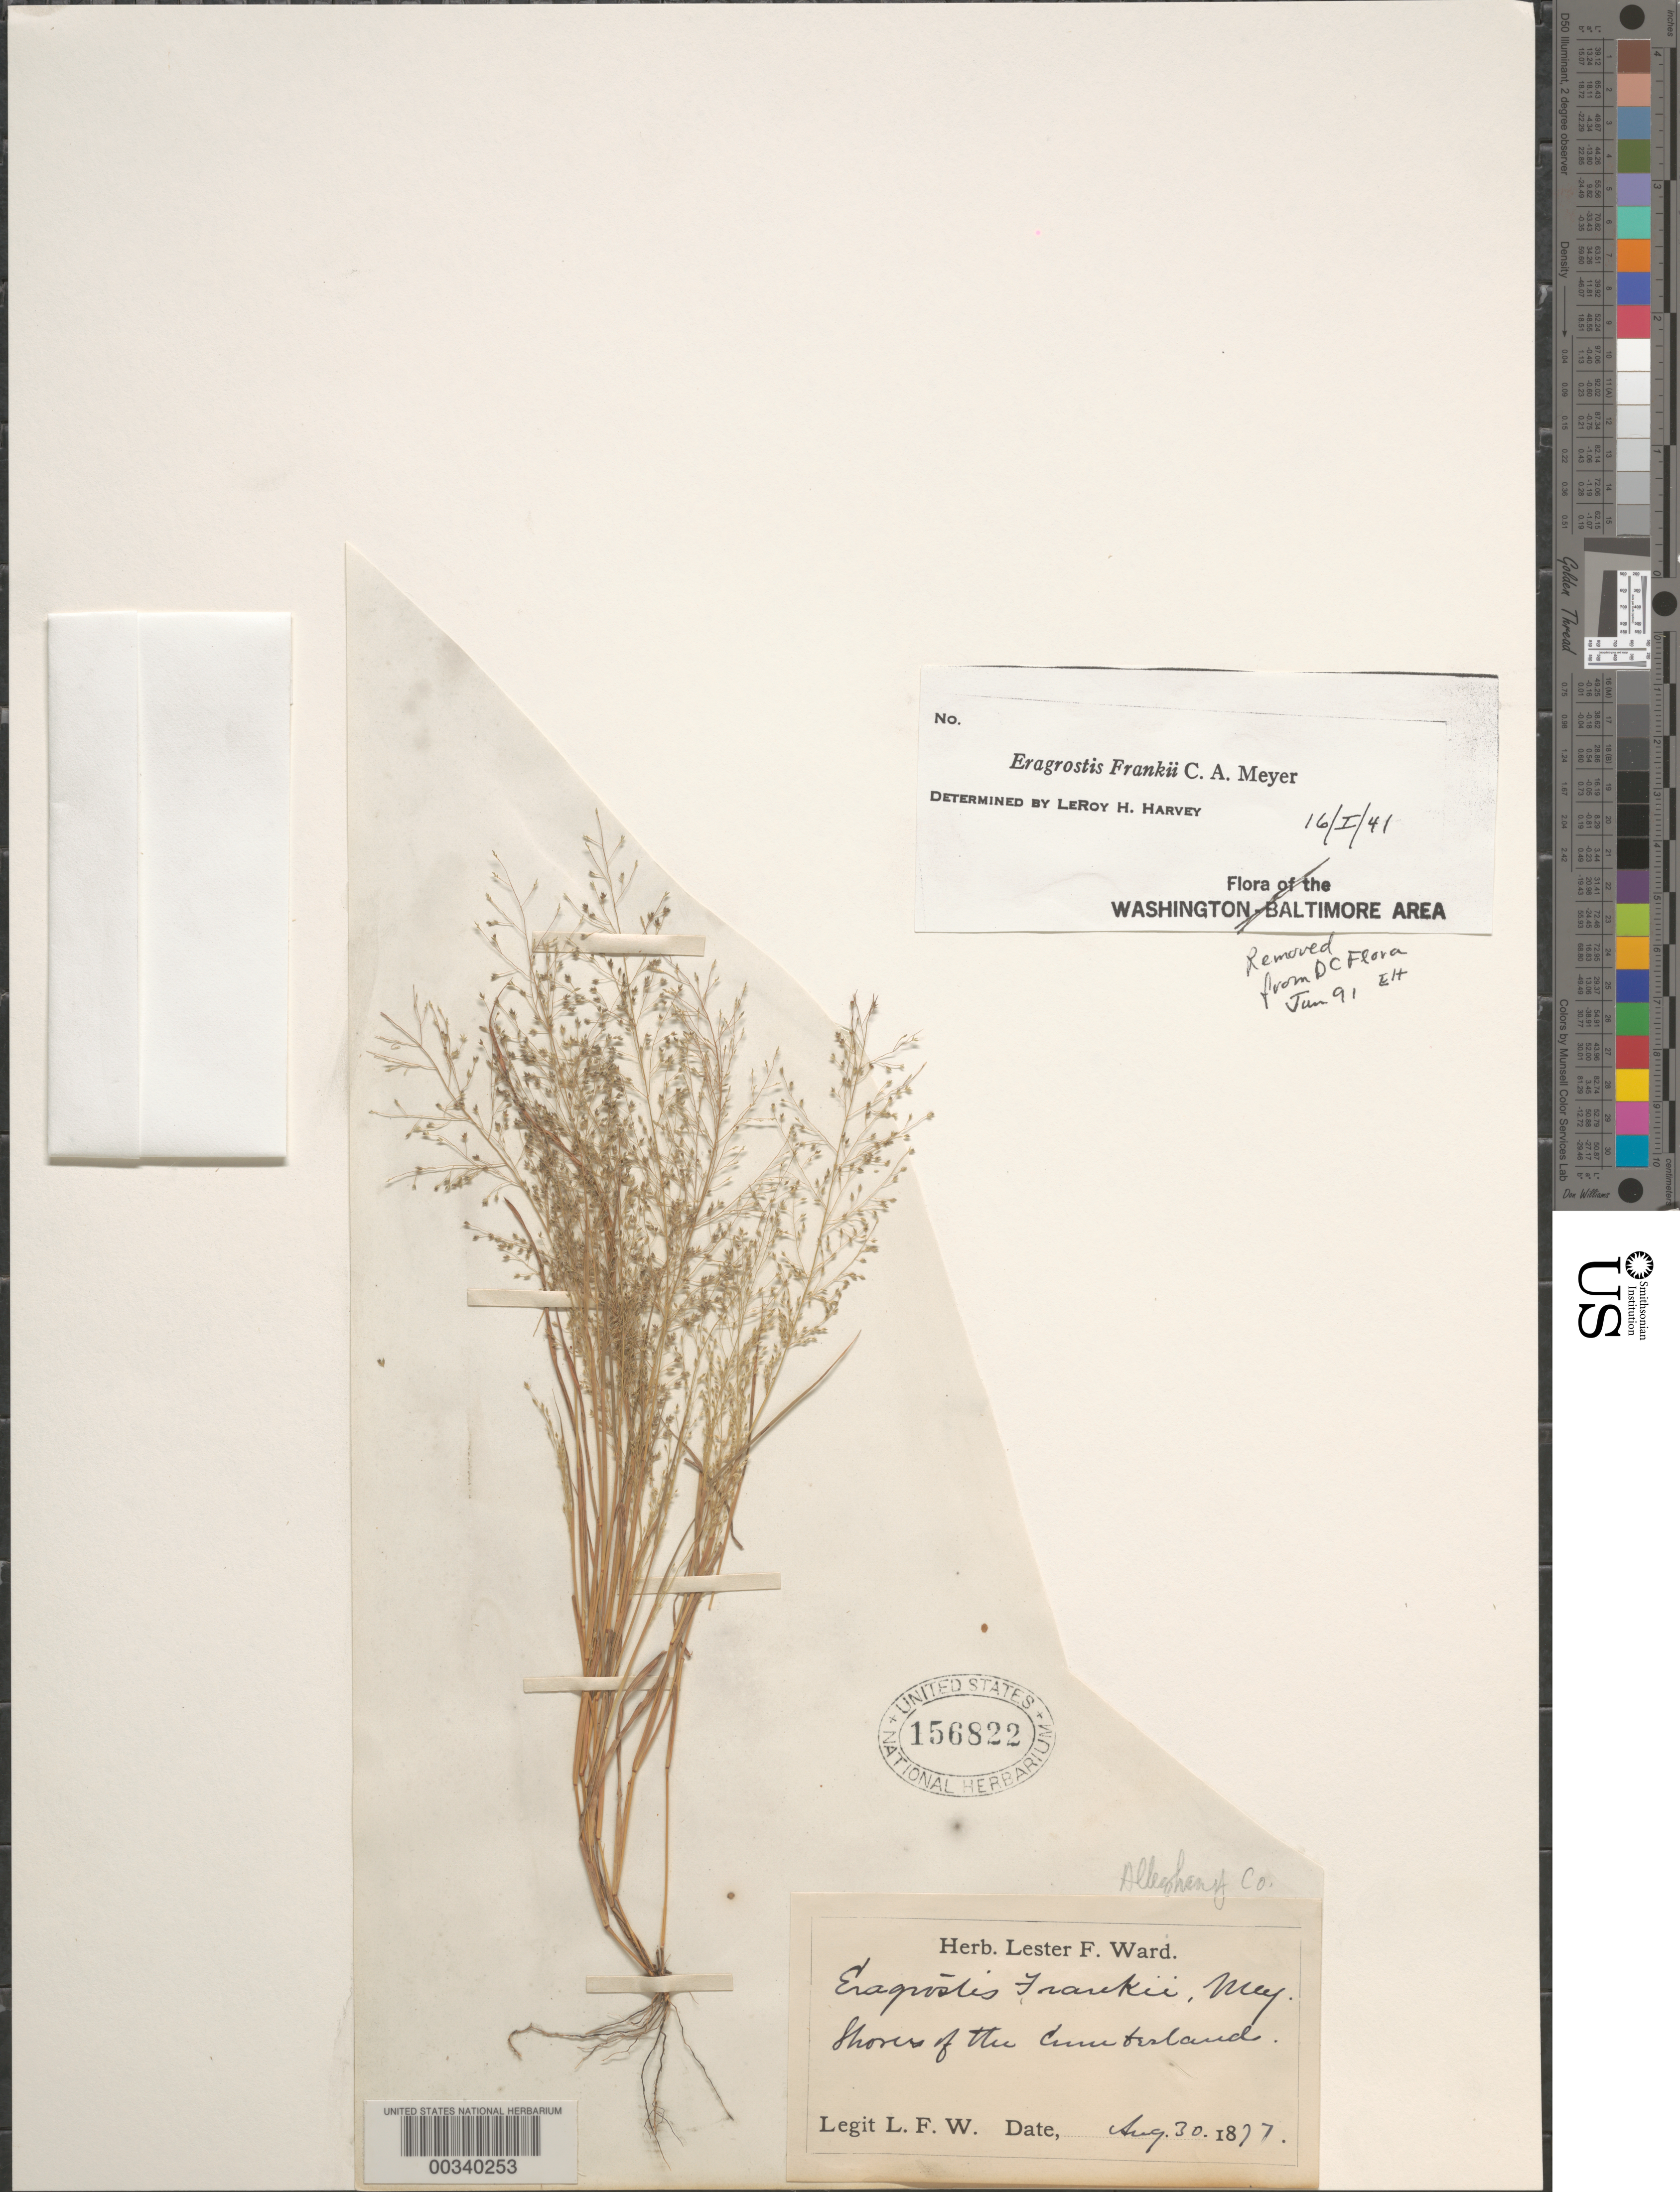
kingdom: Plantae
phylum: Tracheophyta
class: Liliopsida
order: Poales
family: Poaceae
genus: Eragrostis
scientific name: Eragrostis frankii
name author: C.A. Mey. ex Steud.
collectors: L. F. Ward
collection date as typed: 30 Aug 1877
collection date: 1877-08-30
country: United States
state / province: Maryland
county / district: Allegany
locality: Shores of the cumberland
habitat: Shore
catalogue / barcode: US 156822